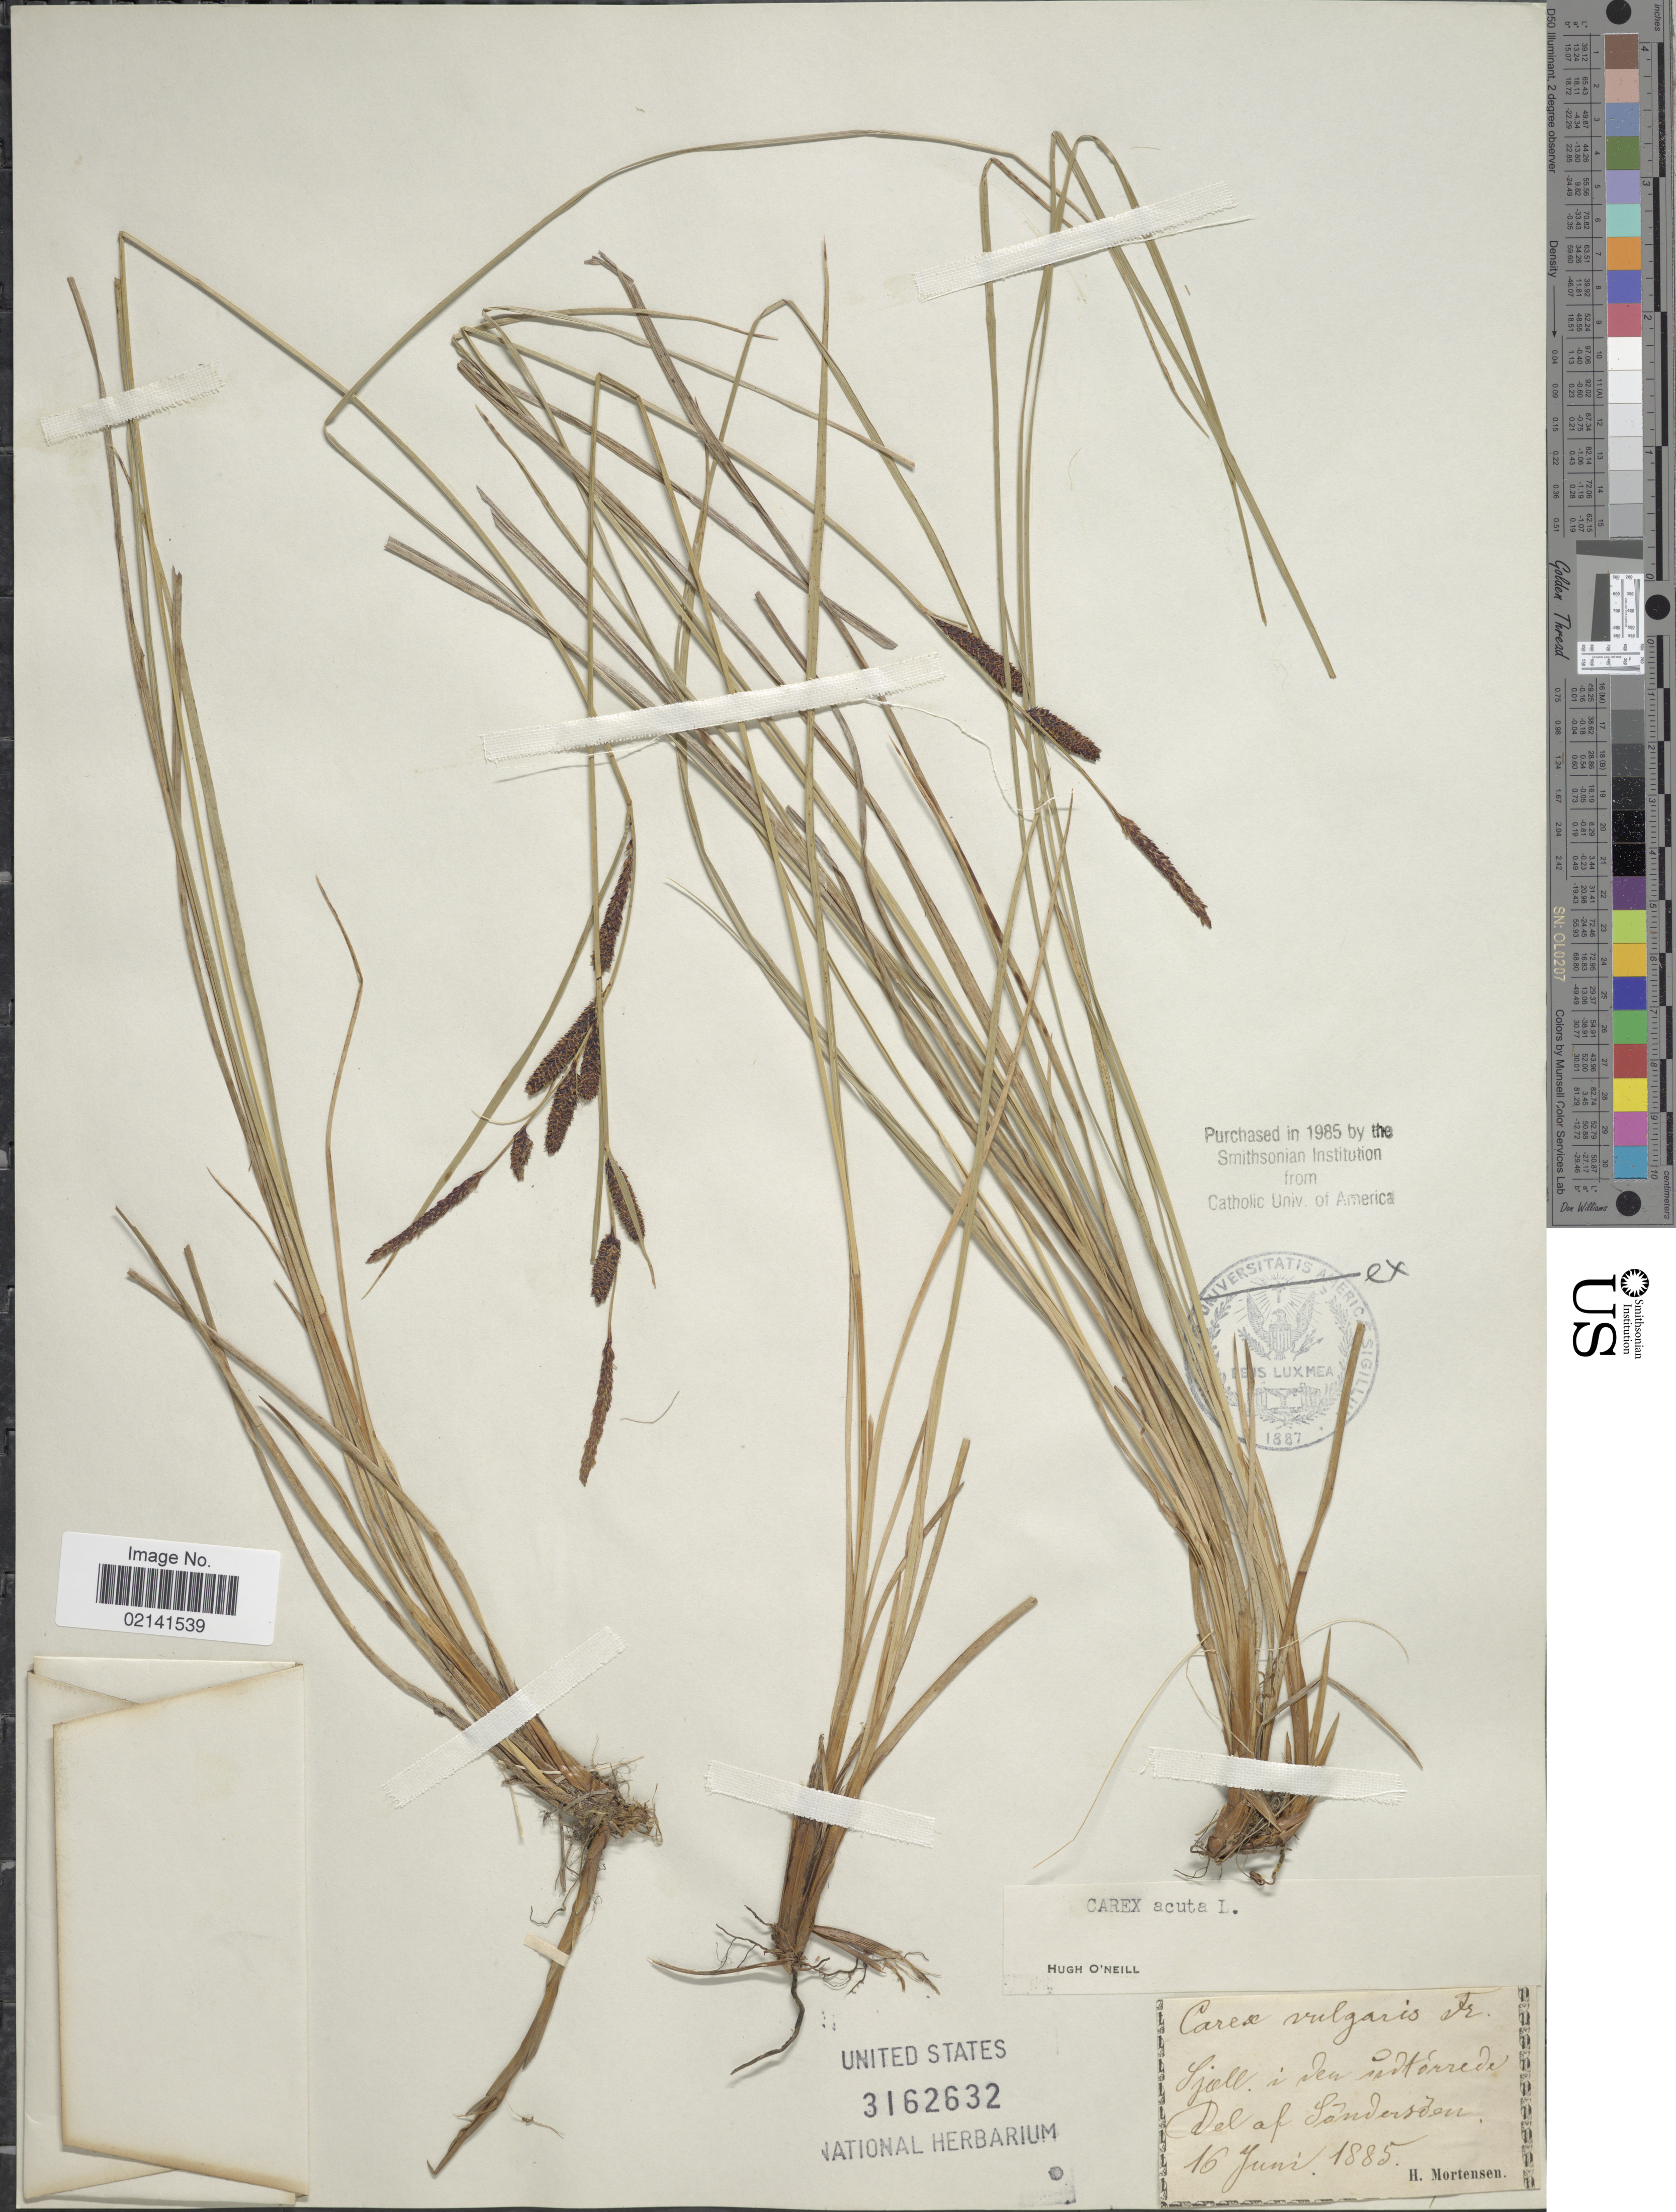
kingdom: Plantae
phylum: Tracheophyta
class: Liliopsida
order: Poales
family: Cyperaceae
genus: Carex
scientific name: Carex acuta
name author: L.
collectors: H. Mortensen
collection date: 1885-06-16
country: Denmark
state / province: Sjæland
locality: Sjæll. i den udtorrede Del af Sondersoen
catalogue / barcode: US 3162632